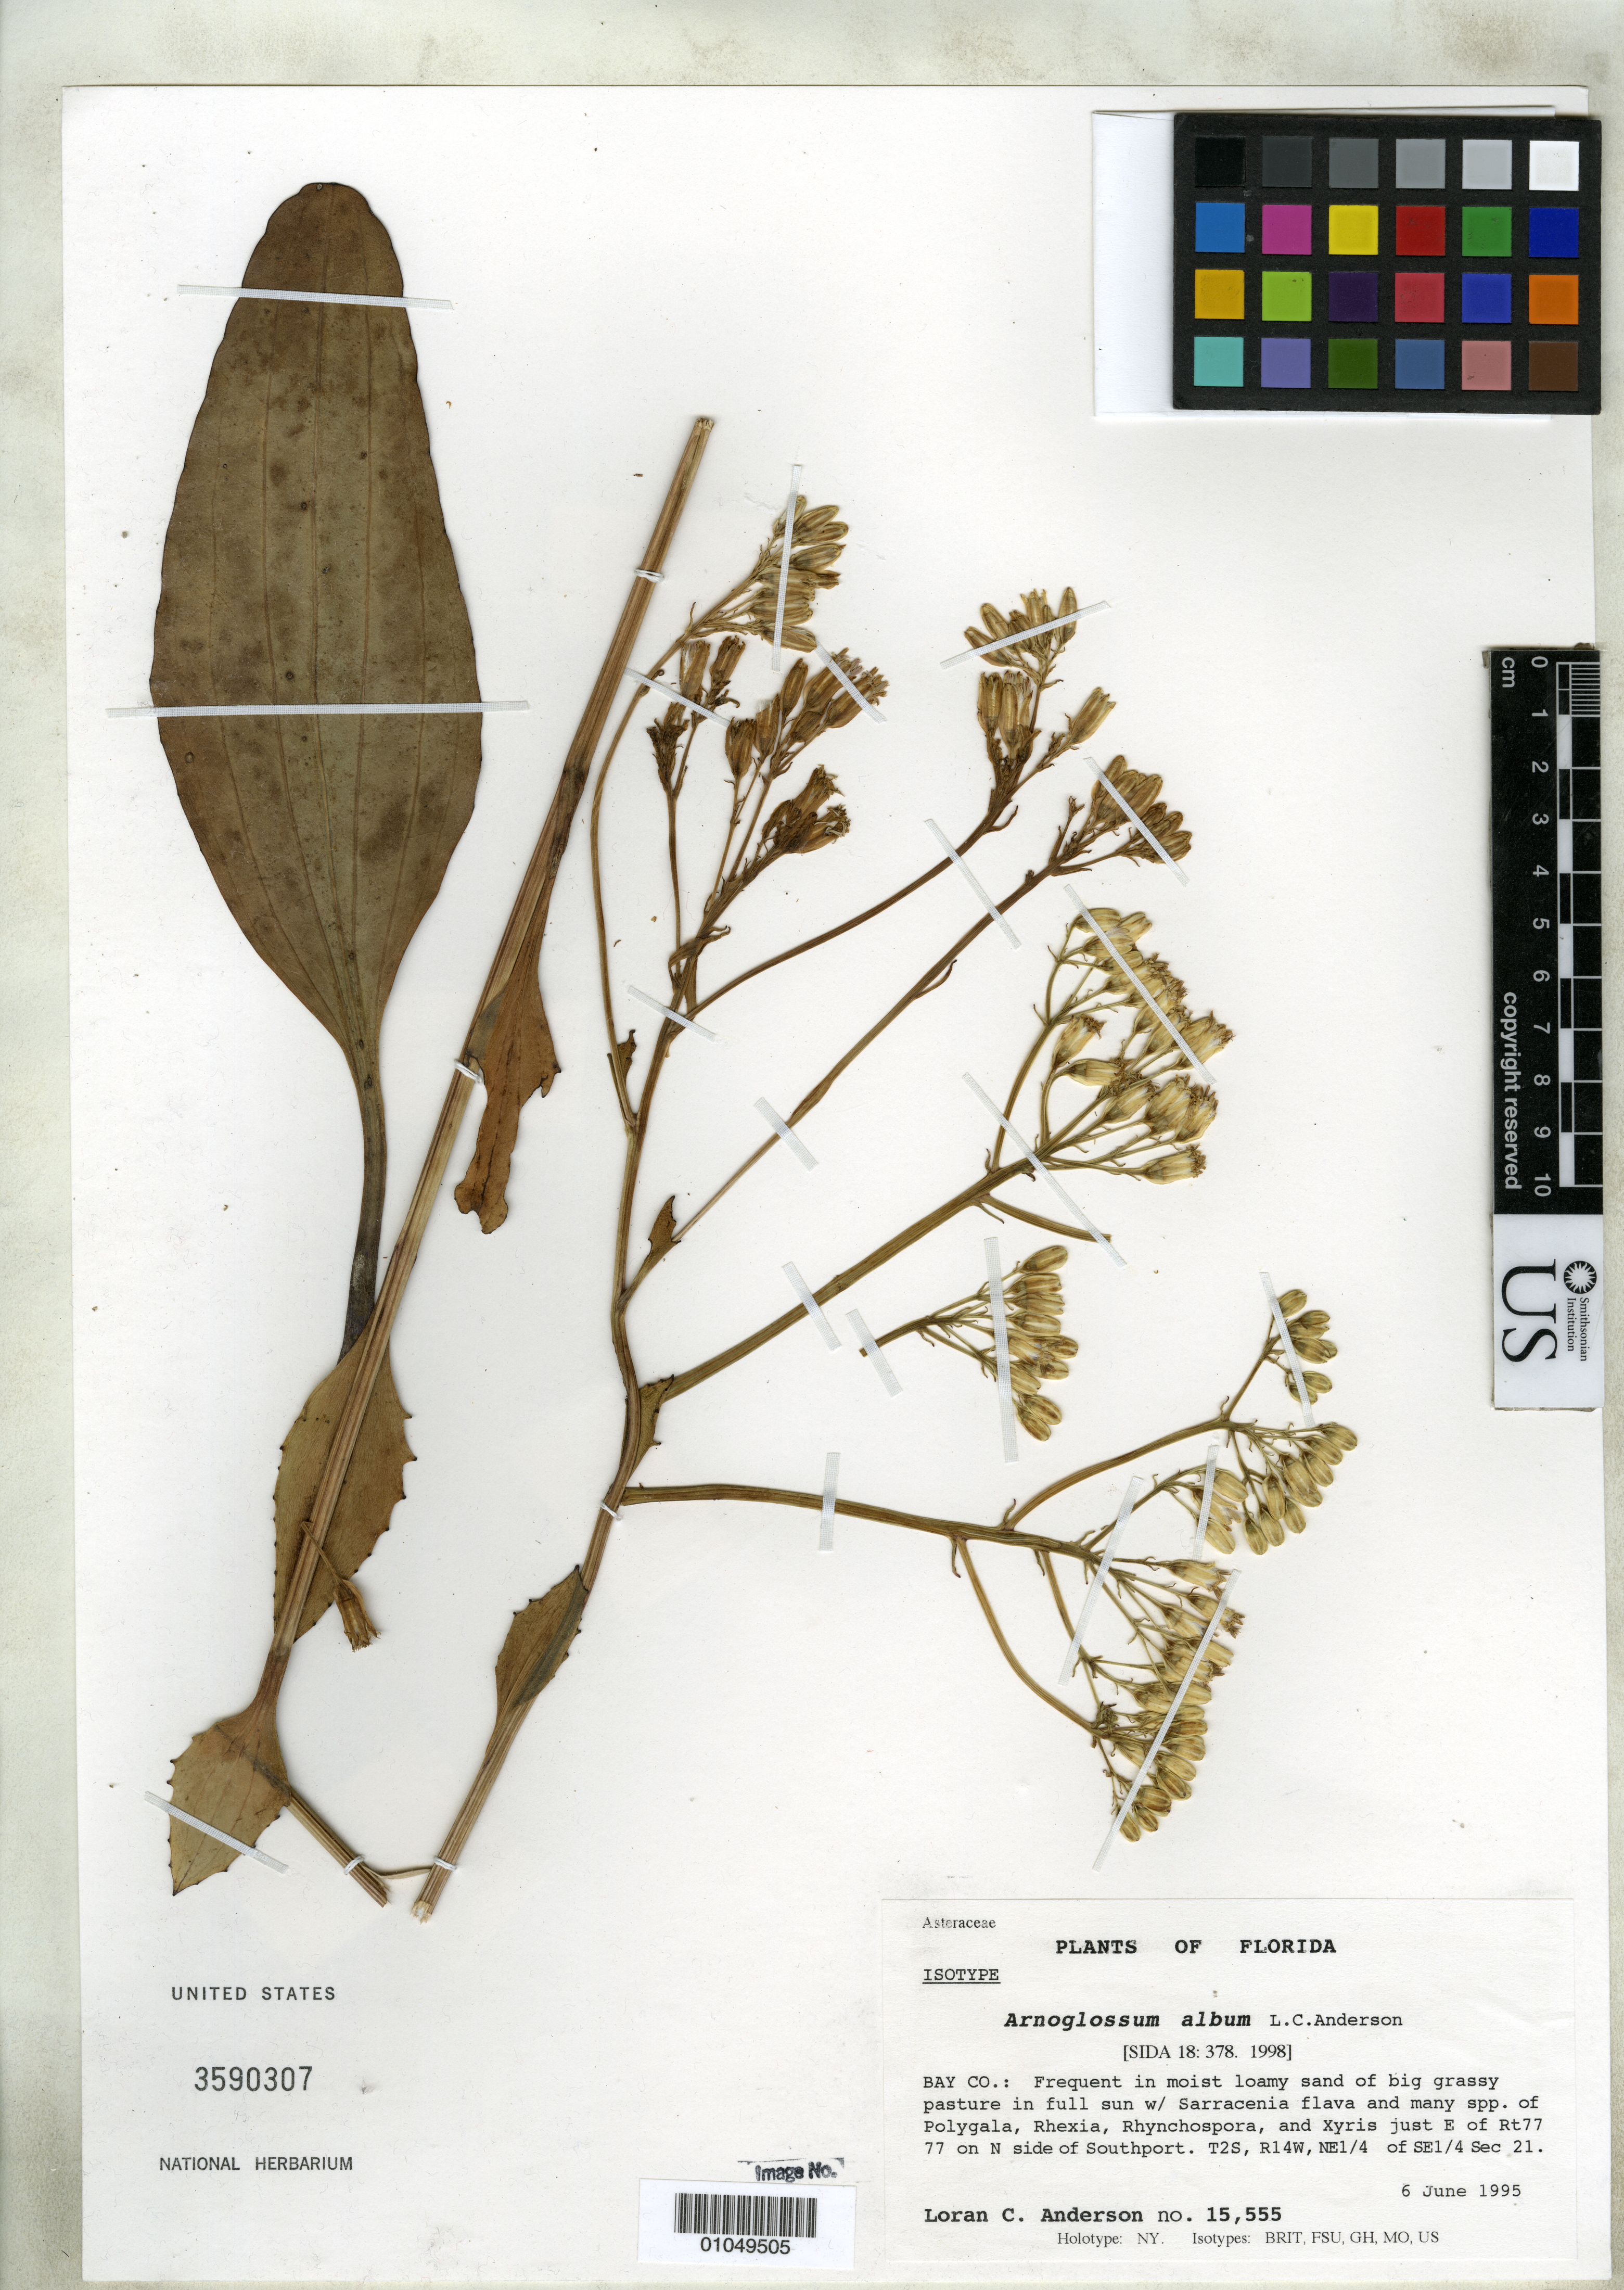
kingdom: Plantae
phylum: Tracheophyta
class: Magnoliopsida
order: Asterales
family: Asteraceae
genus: Arnoglossum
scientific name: Arnoglossum album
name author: L.C. Anderson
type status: Isotype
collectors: L. C. Anderson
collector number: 15555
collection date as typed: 06 Jun 1995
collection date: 1995-06-06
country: United States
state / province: Florida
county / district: Bay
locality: Bay Co.: just E of Rt 77 on N side of Southport.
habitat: Moist loamy sand of big grassy pasture in full sun.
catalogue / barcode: US 3590307